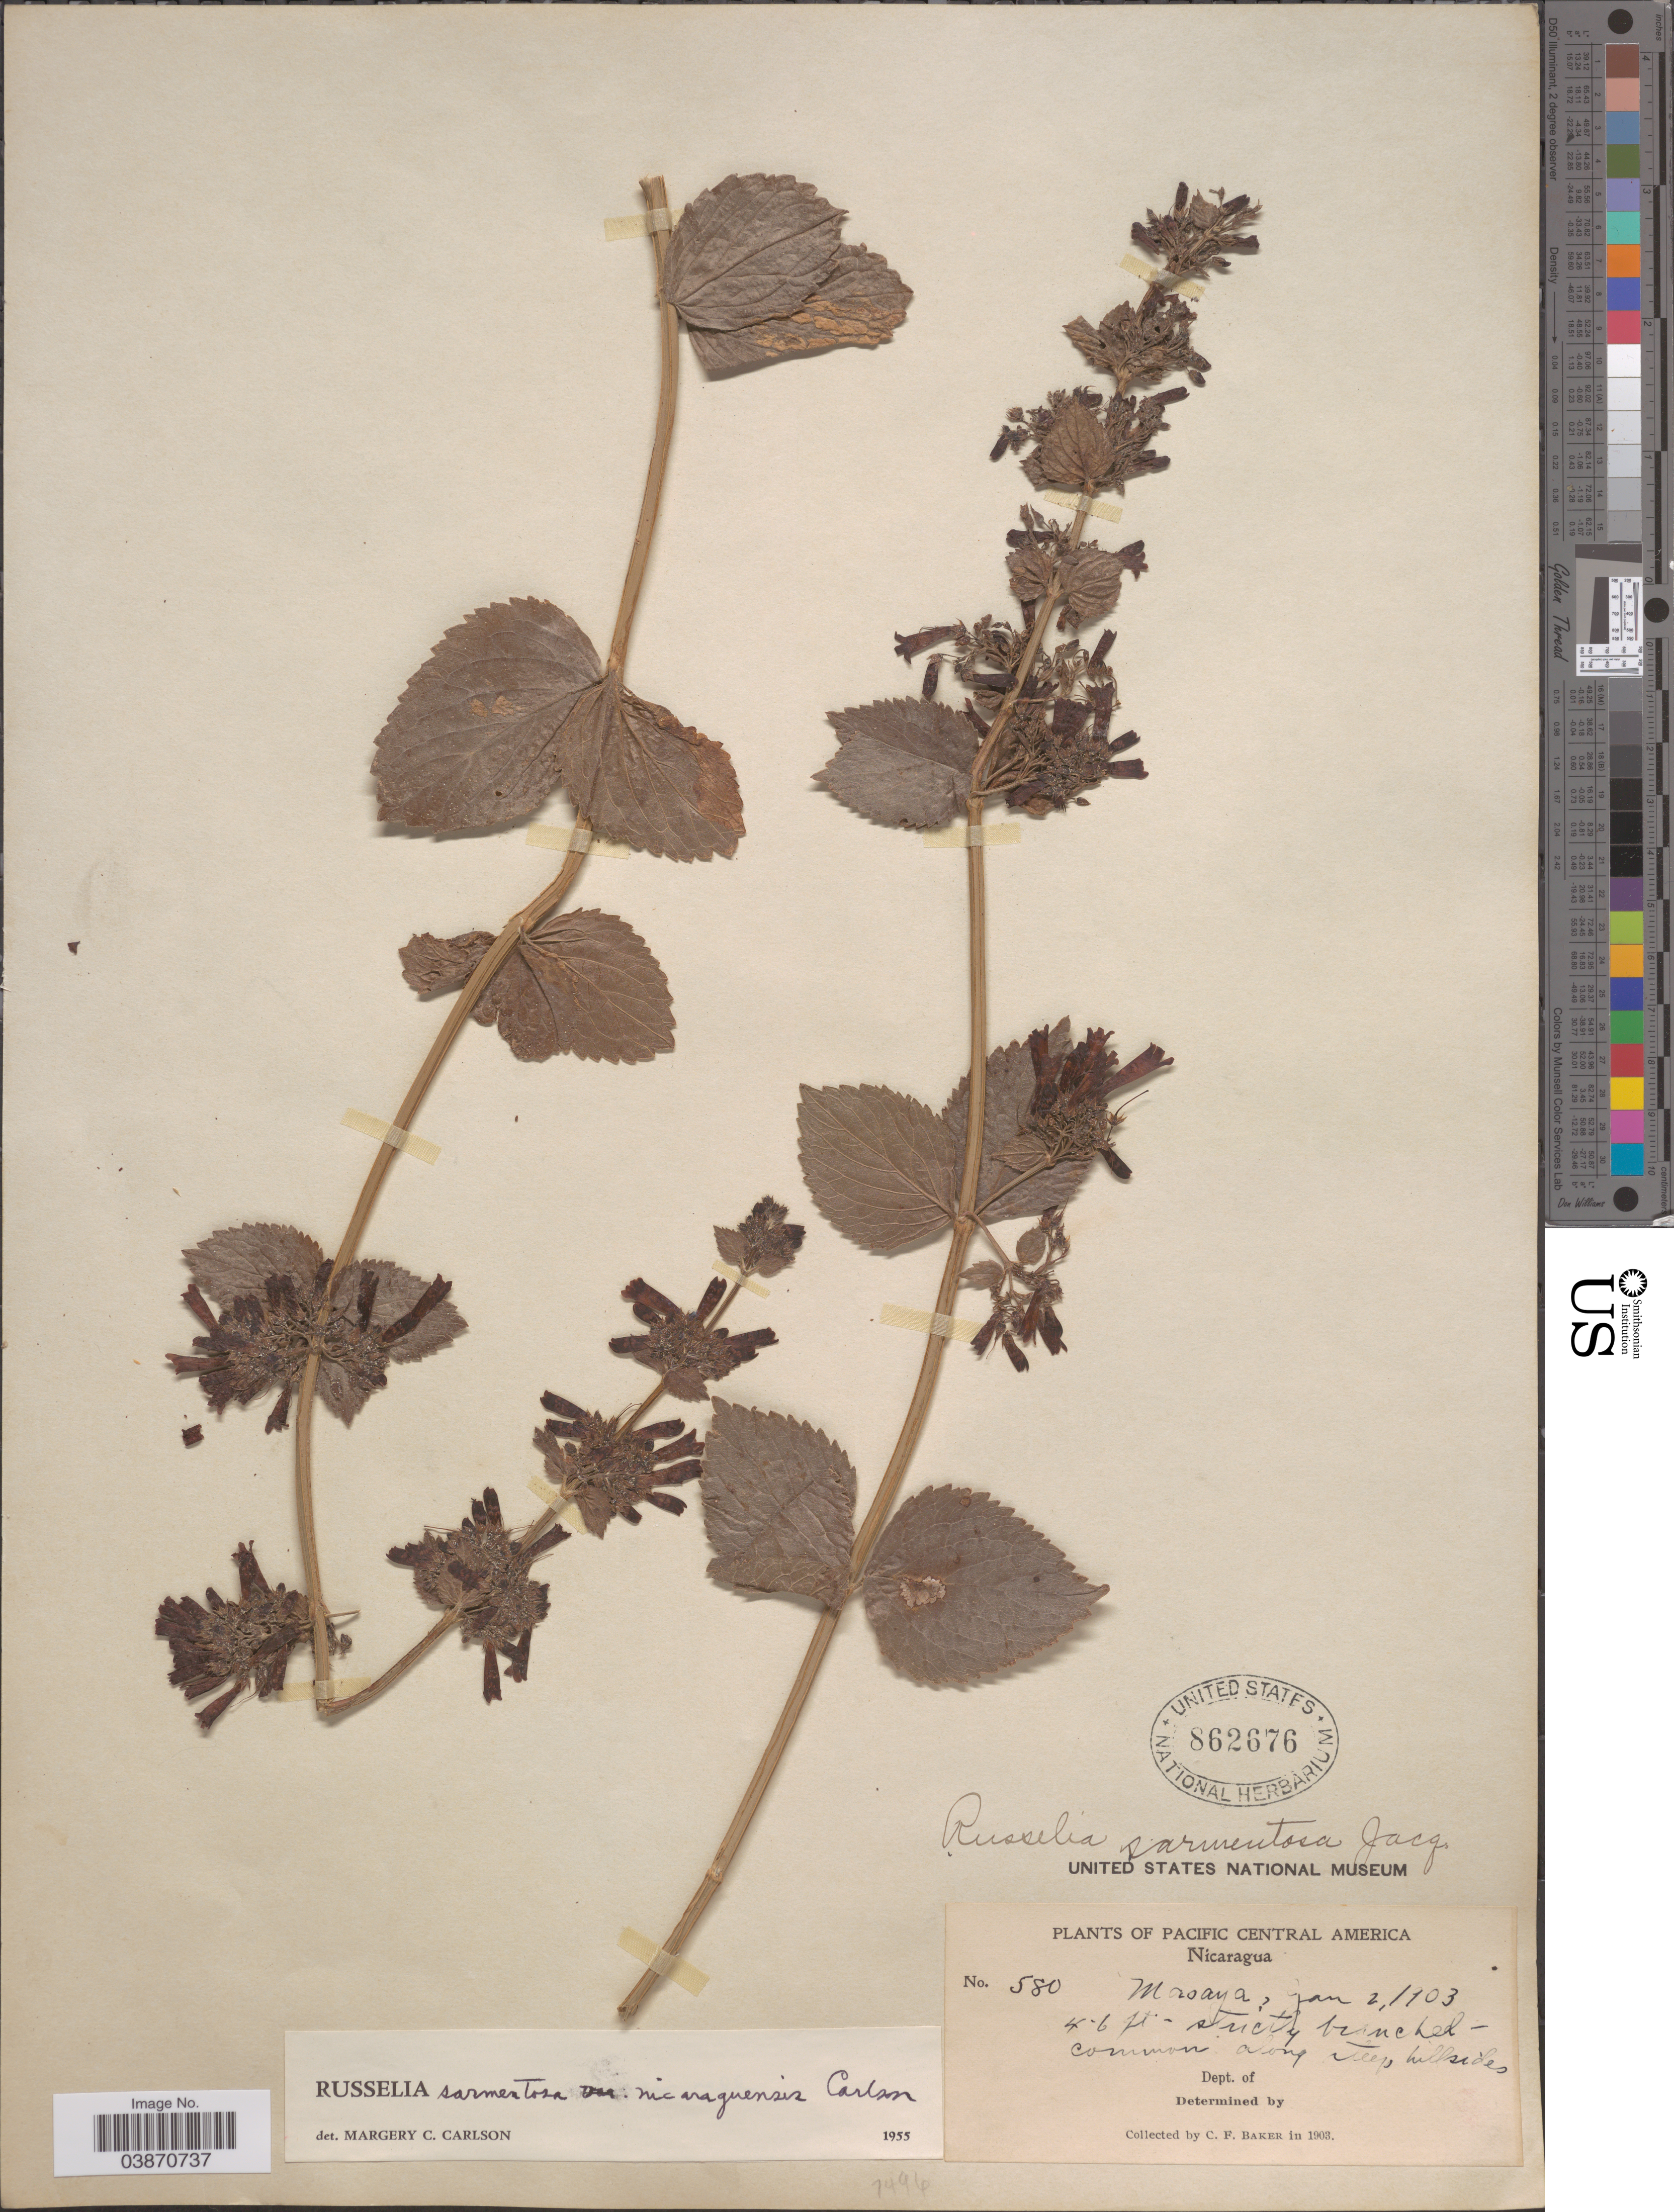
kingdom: Plantae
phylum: Tracheophyta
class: Magnoliopsida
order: Lamiales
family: Plantaginaceae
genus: Russelia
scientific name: Russelia sarmentosa var. nicaraguensis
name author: Carlson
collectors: C. F. Baker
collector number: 580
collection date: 1903-01-02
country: Nicaragua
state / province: Masaya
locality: Pacific Central America.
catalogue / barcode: US 862676